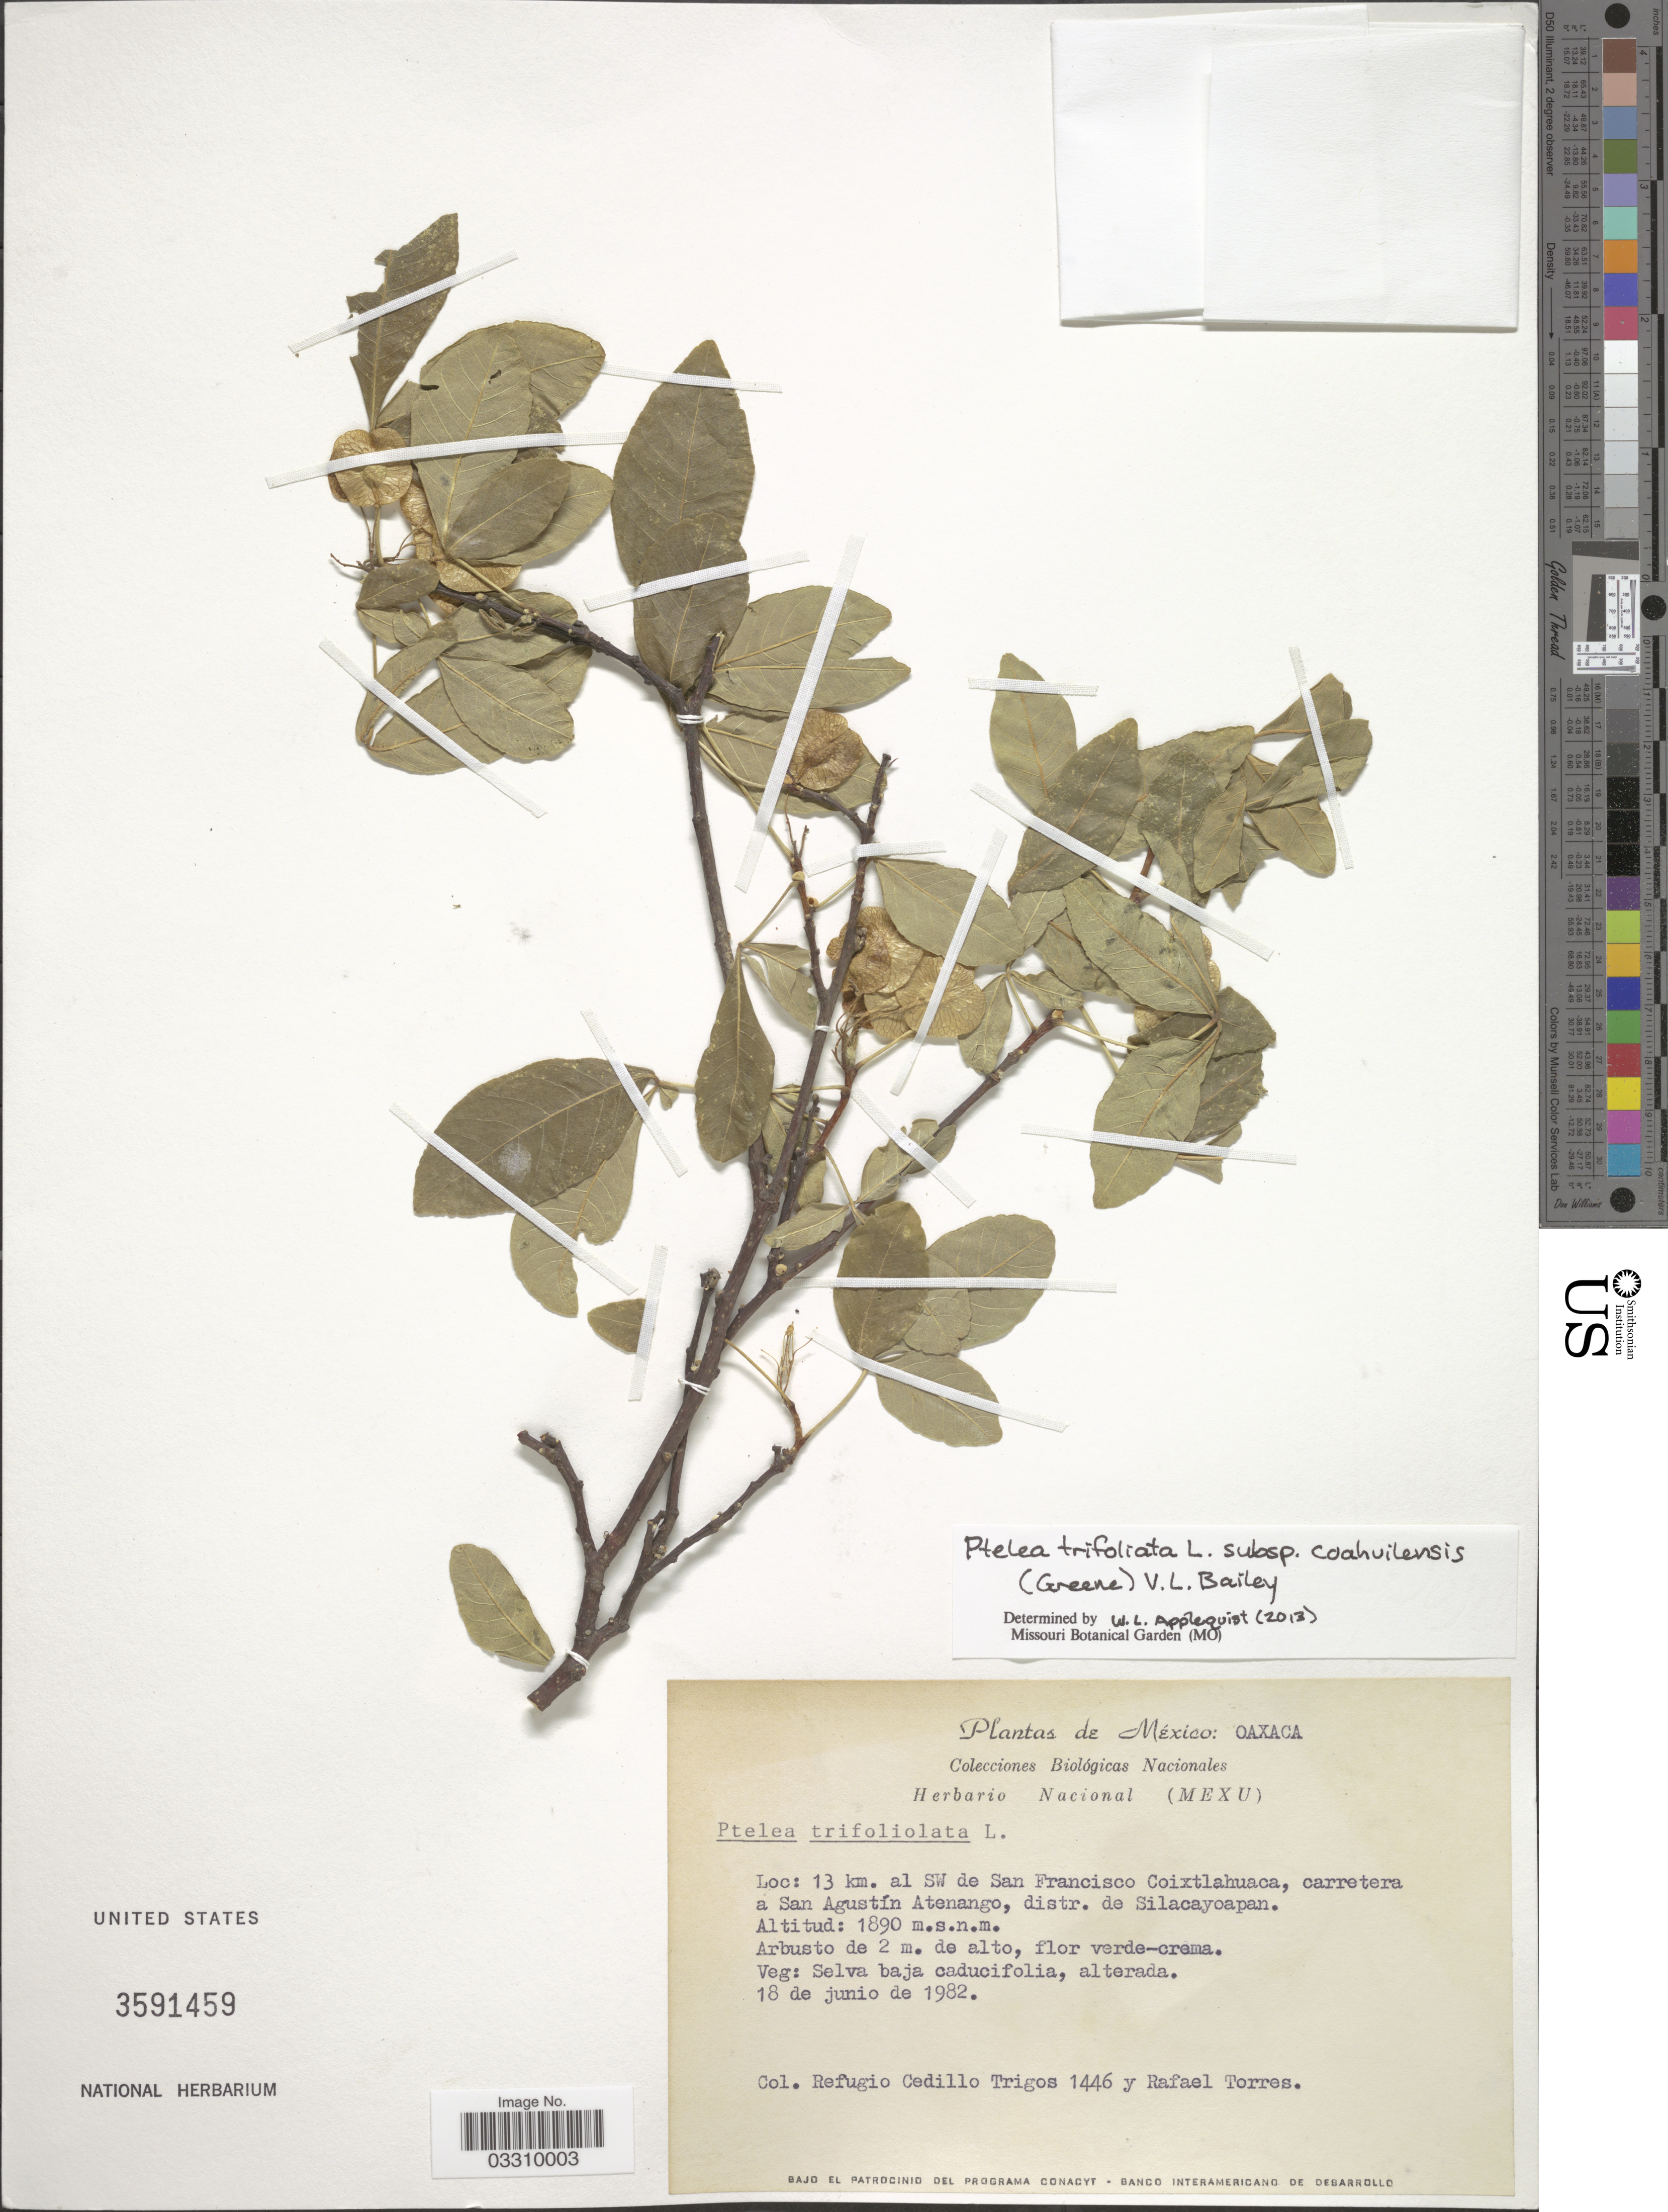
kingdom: Plantae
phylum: Tracheophyta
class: Magnoliopsida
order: Sapindales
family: Rutaceae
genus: Ptelea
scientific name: Ptelea trifoliata subsp. coahuilensis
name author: (Greene) V. L. Bailey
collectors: R. CedilloT. & R. Torres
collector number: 1446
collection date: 1982-06-18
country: Mexico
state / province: Oaxaca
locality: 13 km. al SW de San Francisco Coixtlahuaca, carretera a San Agustín Atenango, distr. de Silacayoapan.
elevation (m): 1890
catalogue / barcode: US 3591459